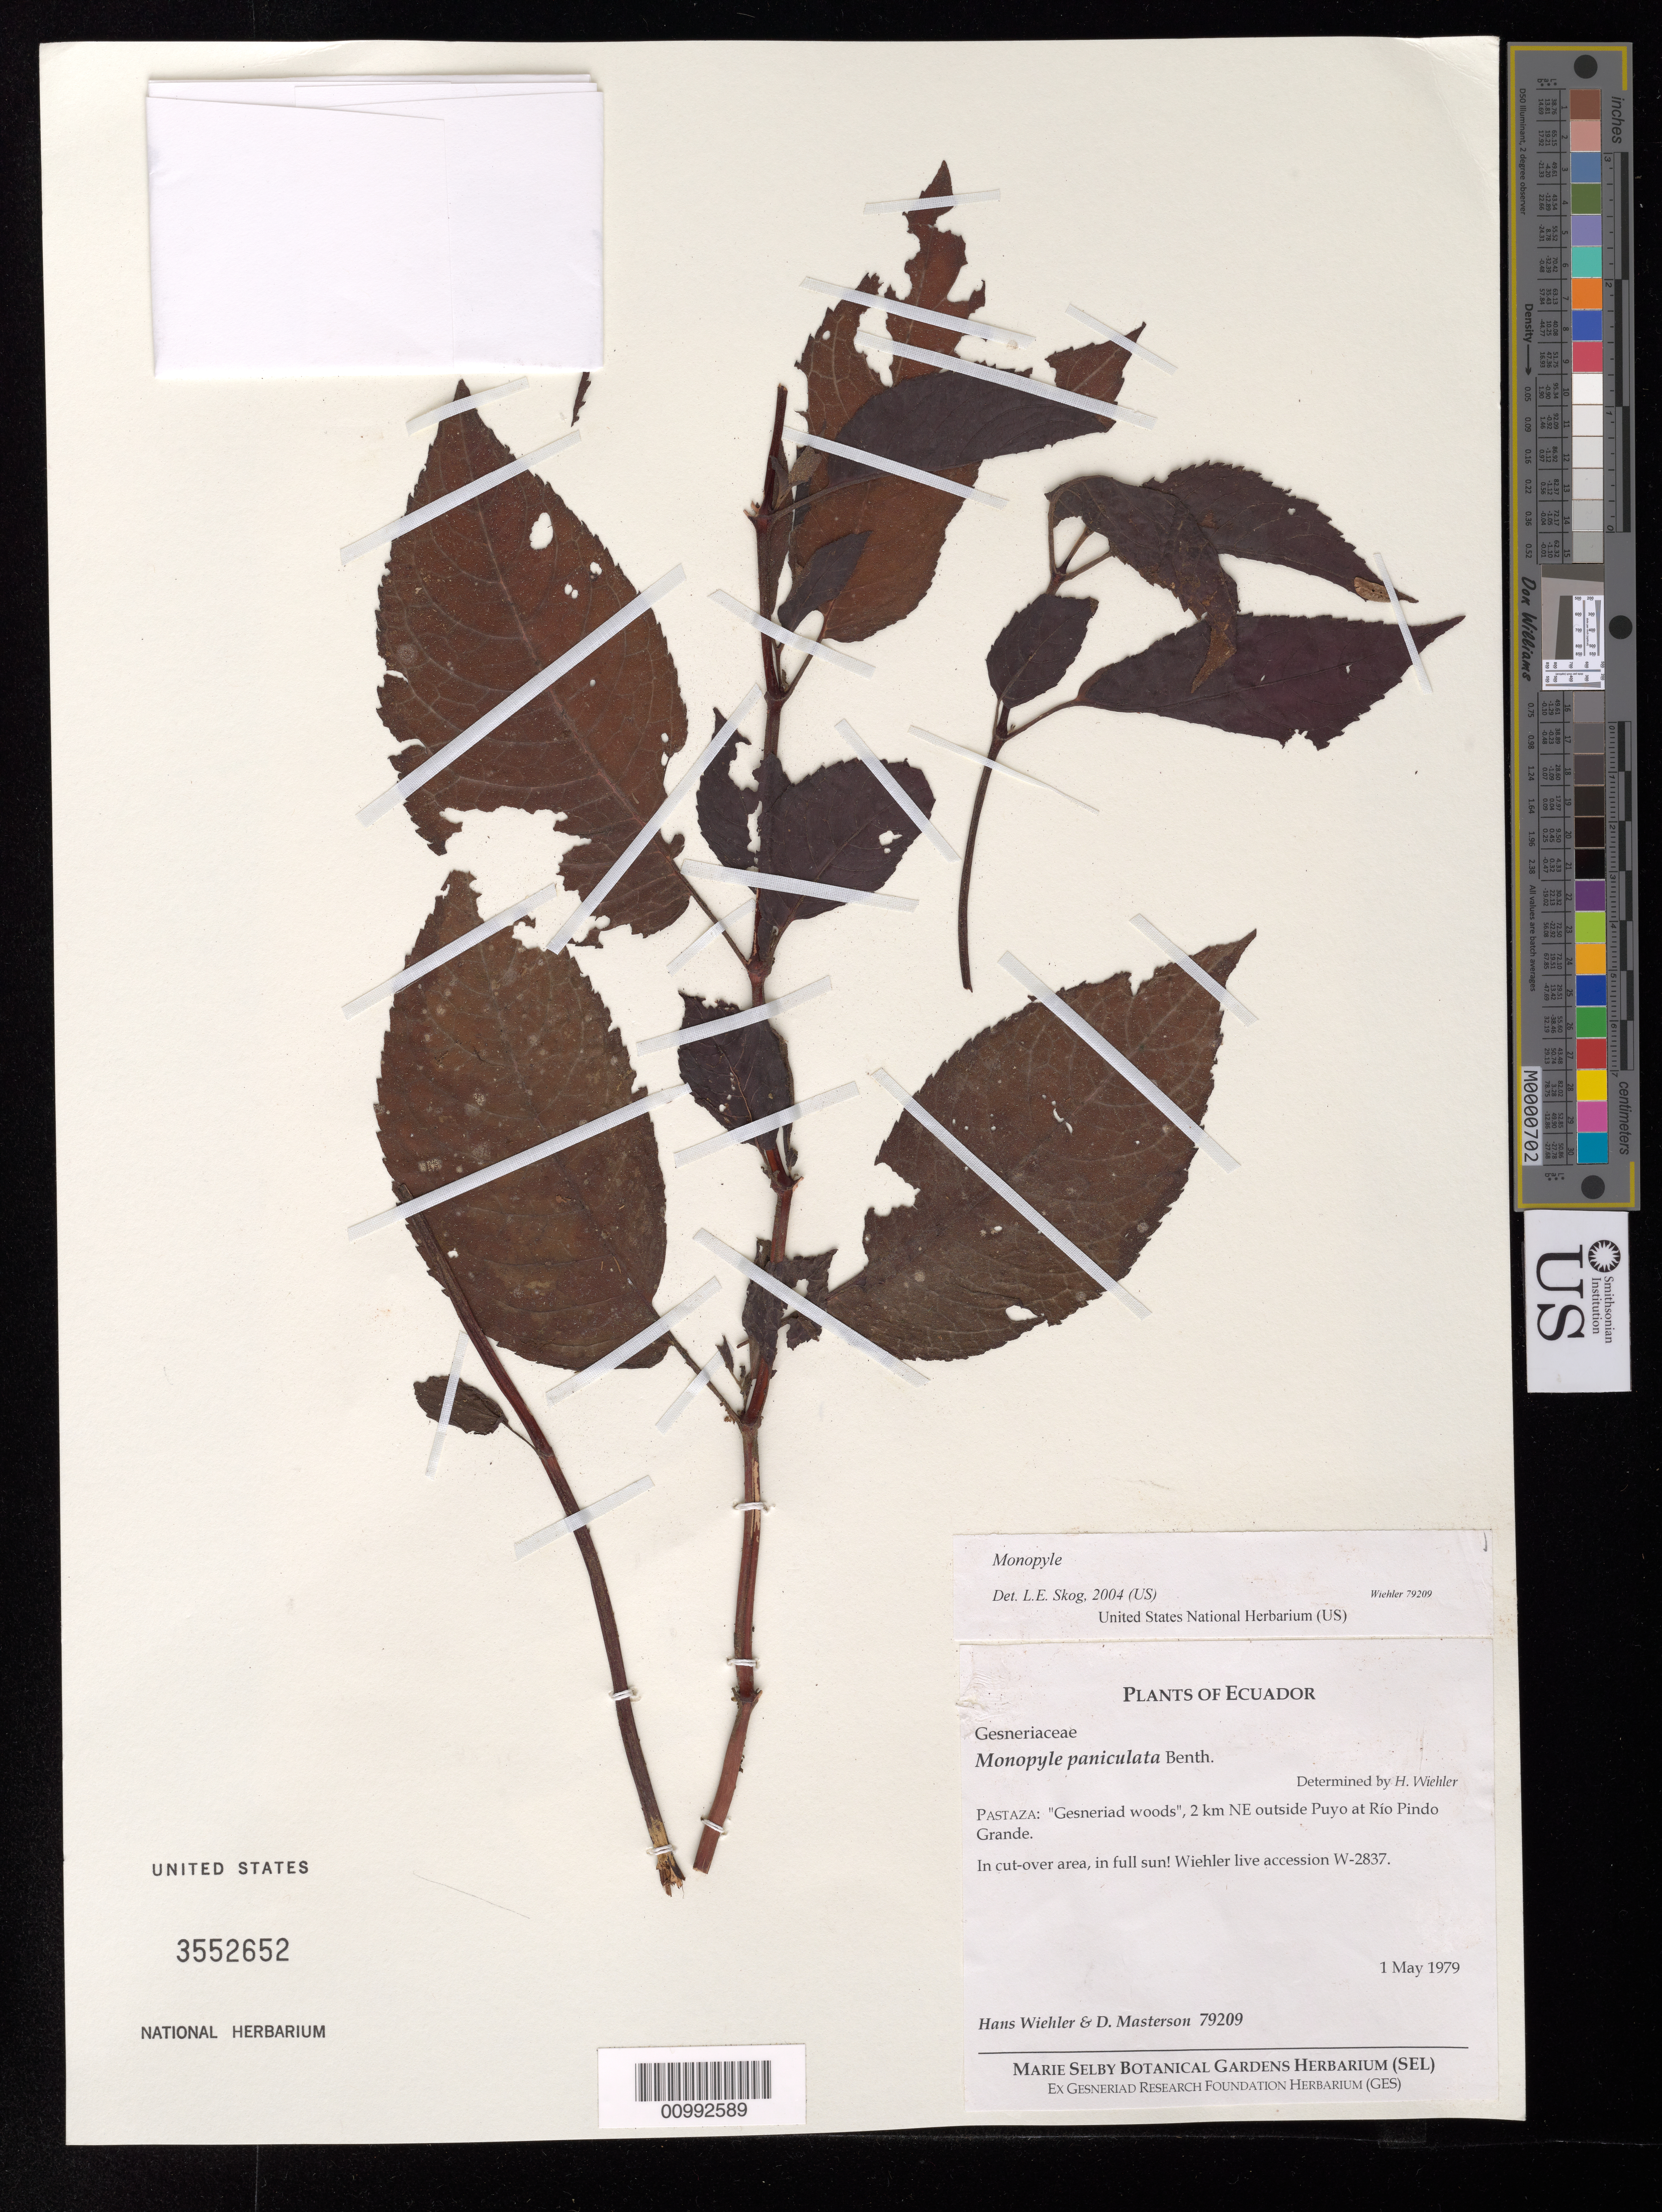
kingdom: Plantae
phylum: Tracheophyta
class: Magnoliopsida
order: Lamiales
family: Gesneriaceae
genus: Monopyle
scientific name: Monopyle sp.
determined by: Skog, Laurence E.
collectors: H. J. Wiehler & D. Masterson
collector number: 79209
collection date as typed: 01 May 1979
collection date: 1979-05-01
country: Ecuador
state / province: Pastaza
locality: Pastaza: "Gesneriad woods", 2 km NE outside Puyo at Rio Pindo Grande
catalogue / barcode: US 3552652